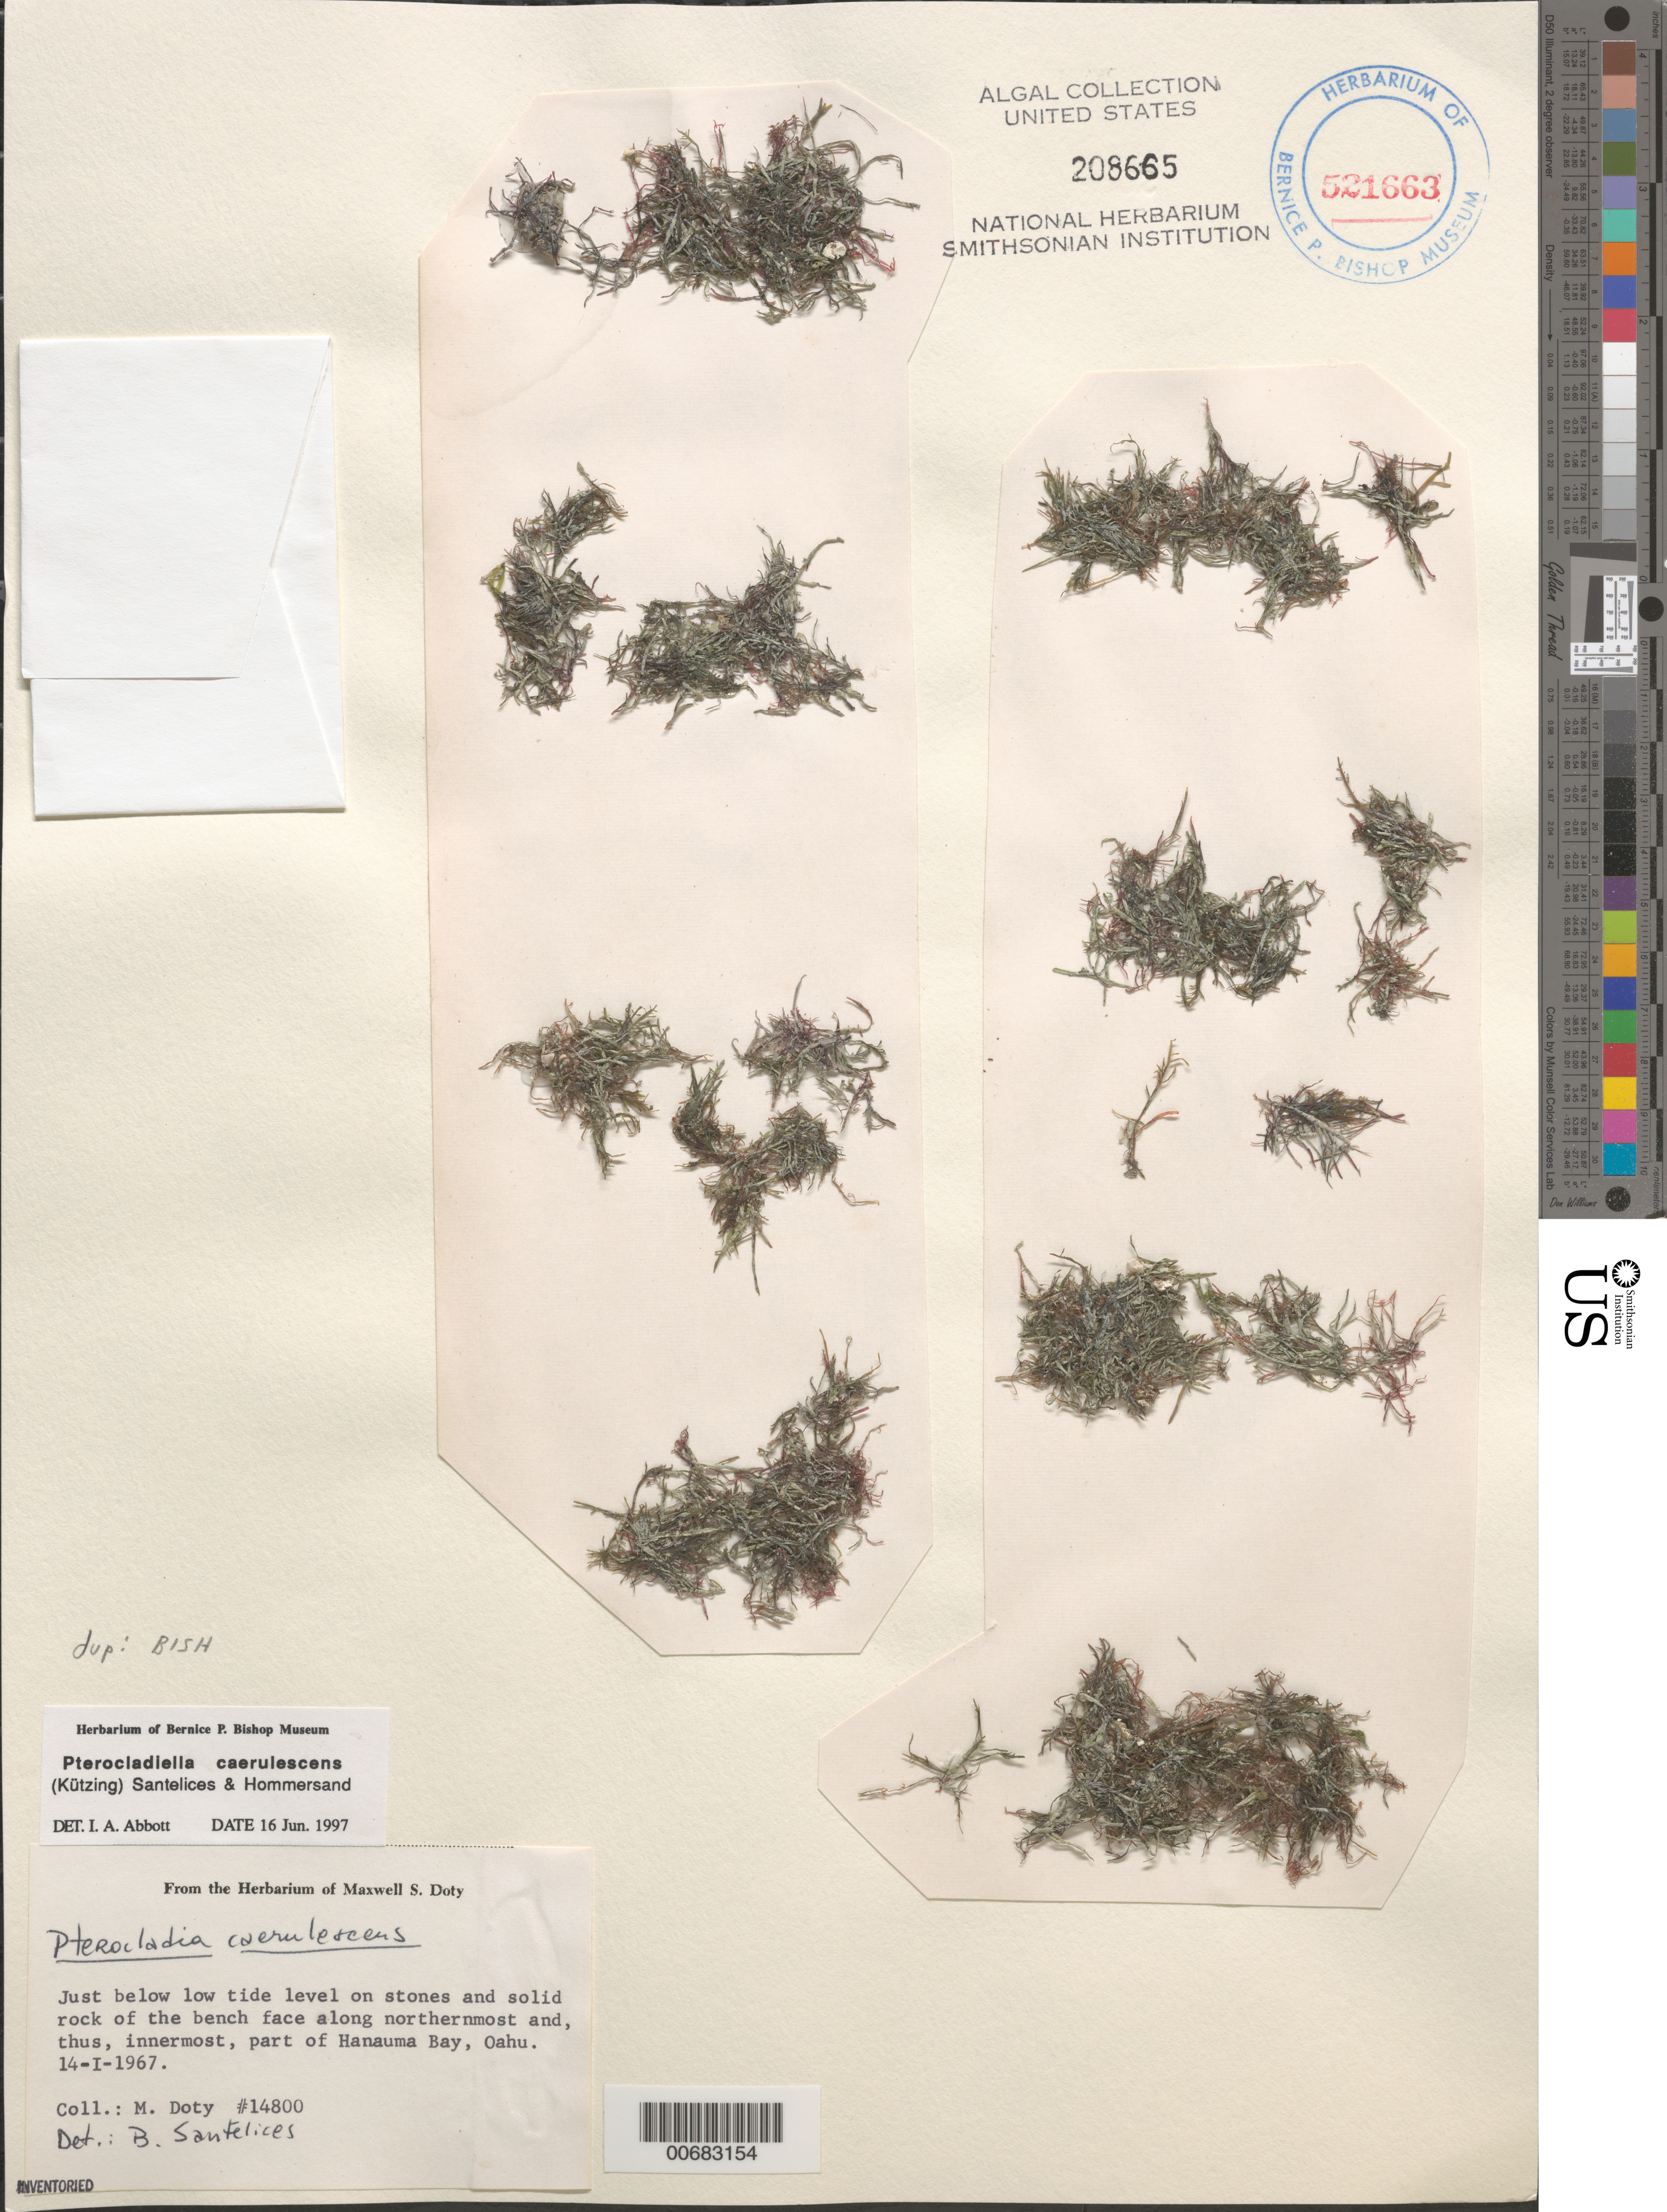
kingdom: Plantae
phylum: Rhodophyta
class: Florideophyceae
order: Gelidiales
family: Pterocladiaceae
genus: Pterocladiella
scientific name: Pterocladiella caerulescens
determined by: Abbott, Isabella A.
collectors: M. S. Doty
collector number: MSD 14800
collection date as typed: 14 Jan 1967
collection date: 1967-01-14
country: United States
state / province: Hawaii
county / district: Honolulu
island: Oahu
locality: Hanauma Bay, northernmost and innermost part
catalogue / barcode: US 208665